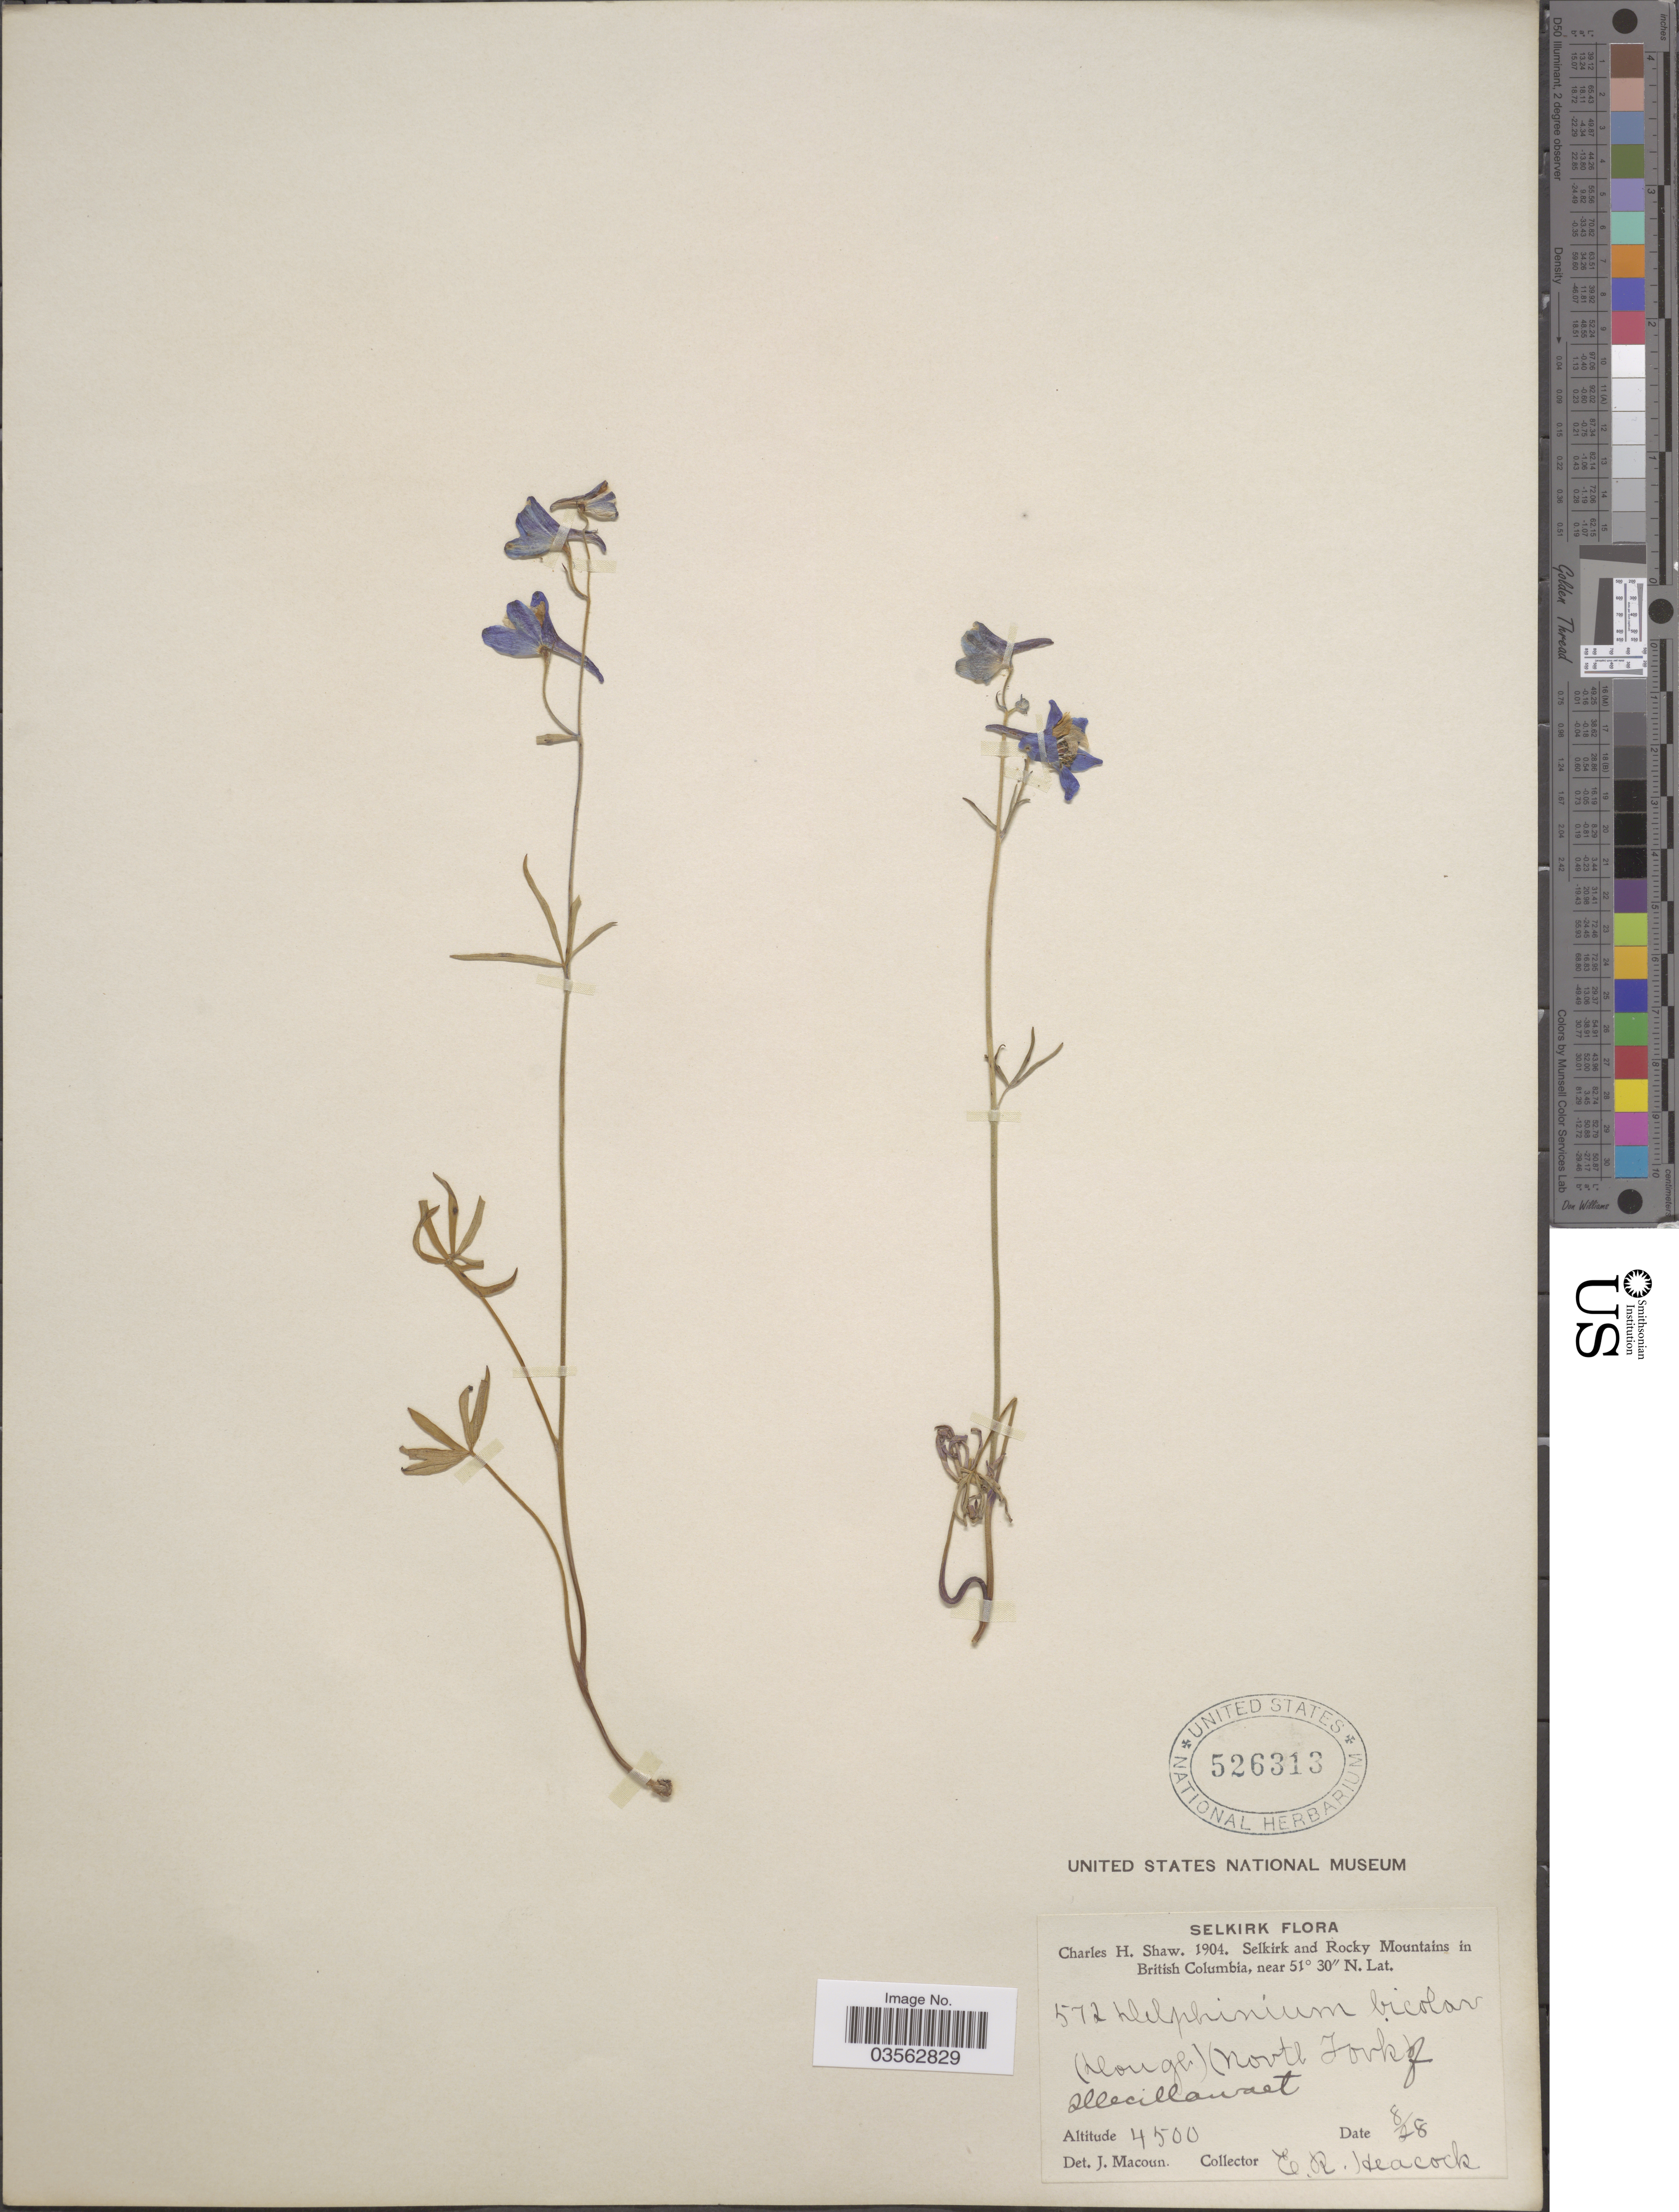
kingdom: Plantae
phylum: Tracheophyta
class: Magnoliopsida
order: Ranunculales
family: Ranunculaceae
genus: Delphinium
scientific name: Delphinium columbianum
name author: Greene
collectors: E. Heacock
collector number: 572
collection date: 1904-08-28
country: Canada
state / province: British Columbia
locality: Selkirk. Selkirk and Rocky Mountains in British Columbia. (Dough) (North Fork) of Illecillewaet.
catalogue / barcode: US 526313